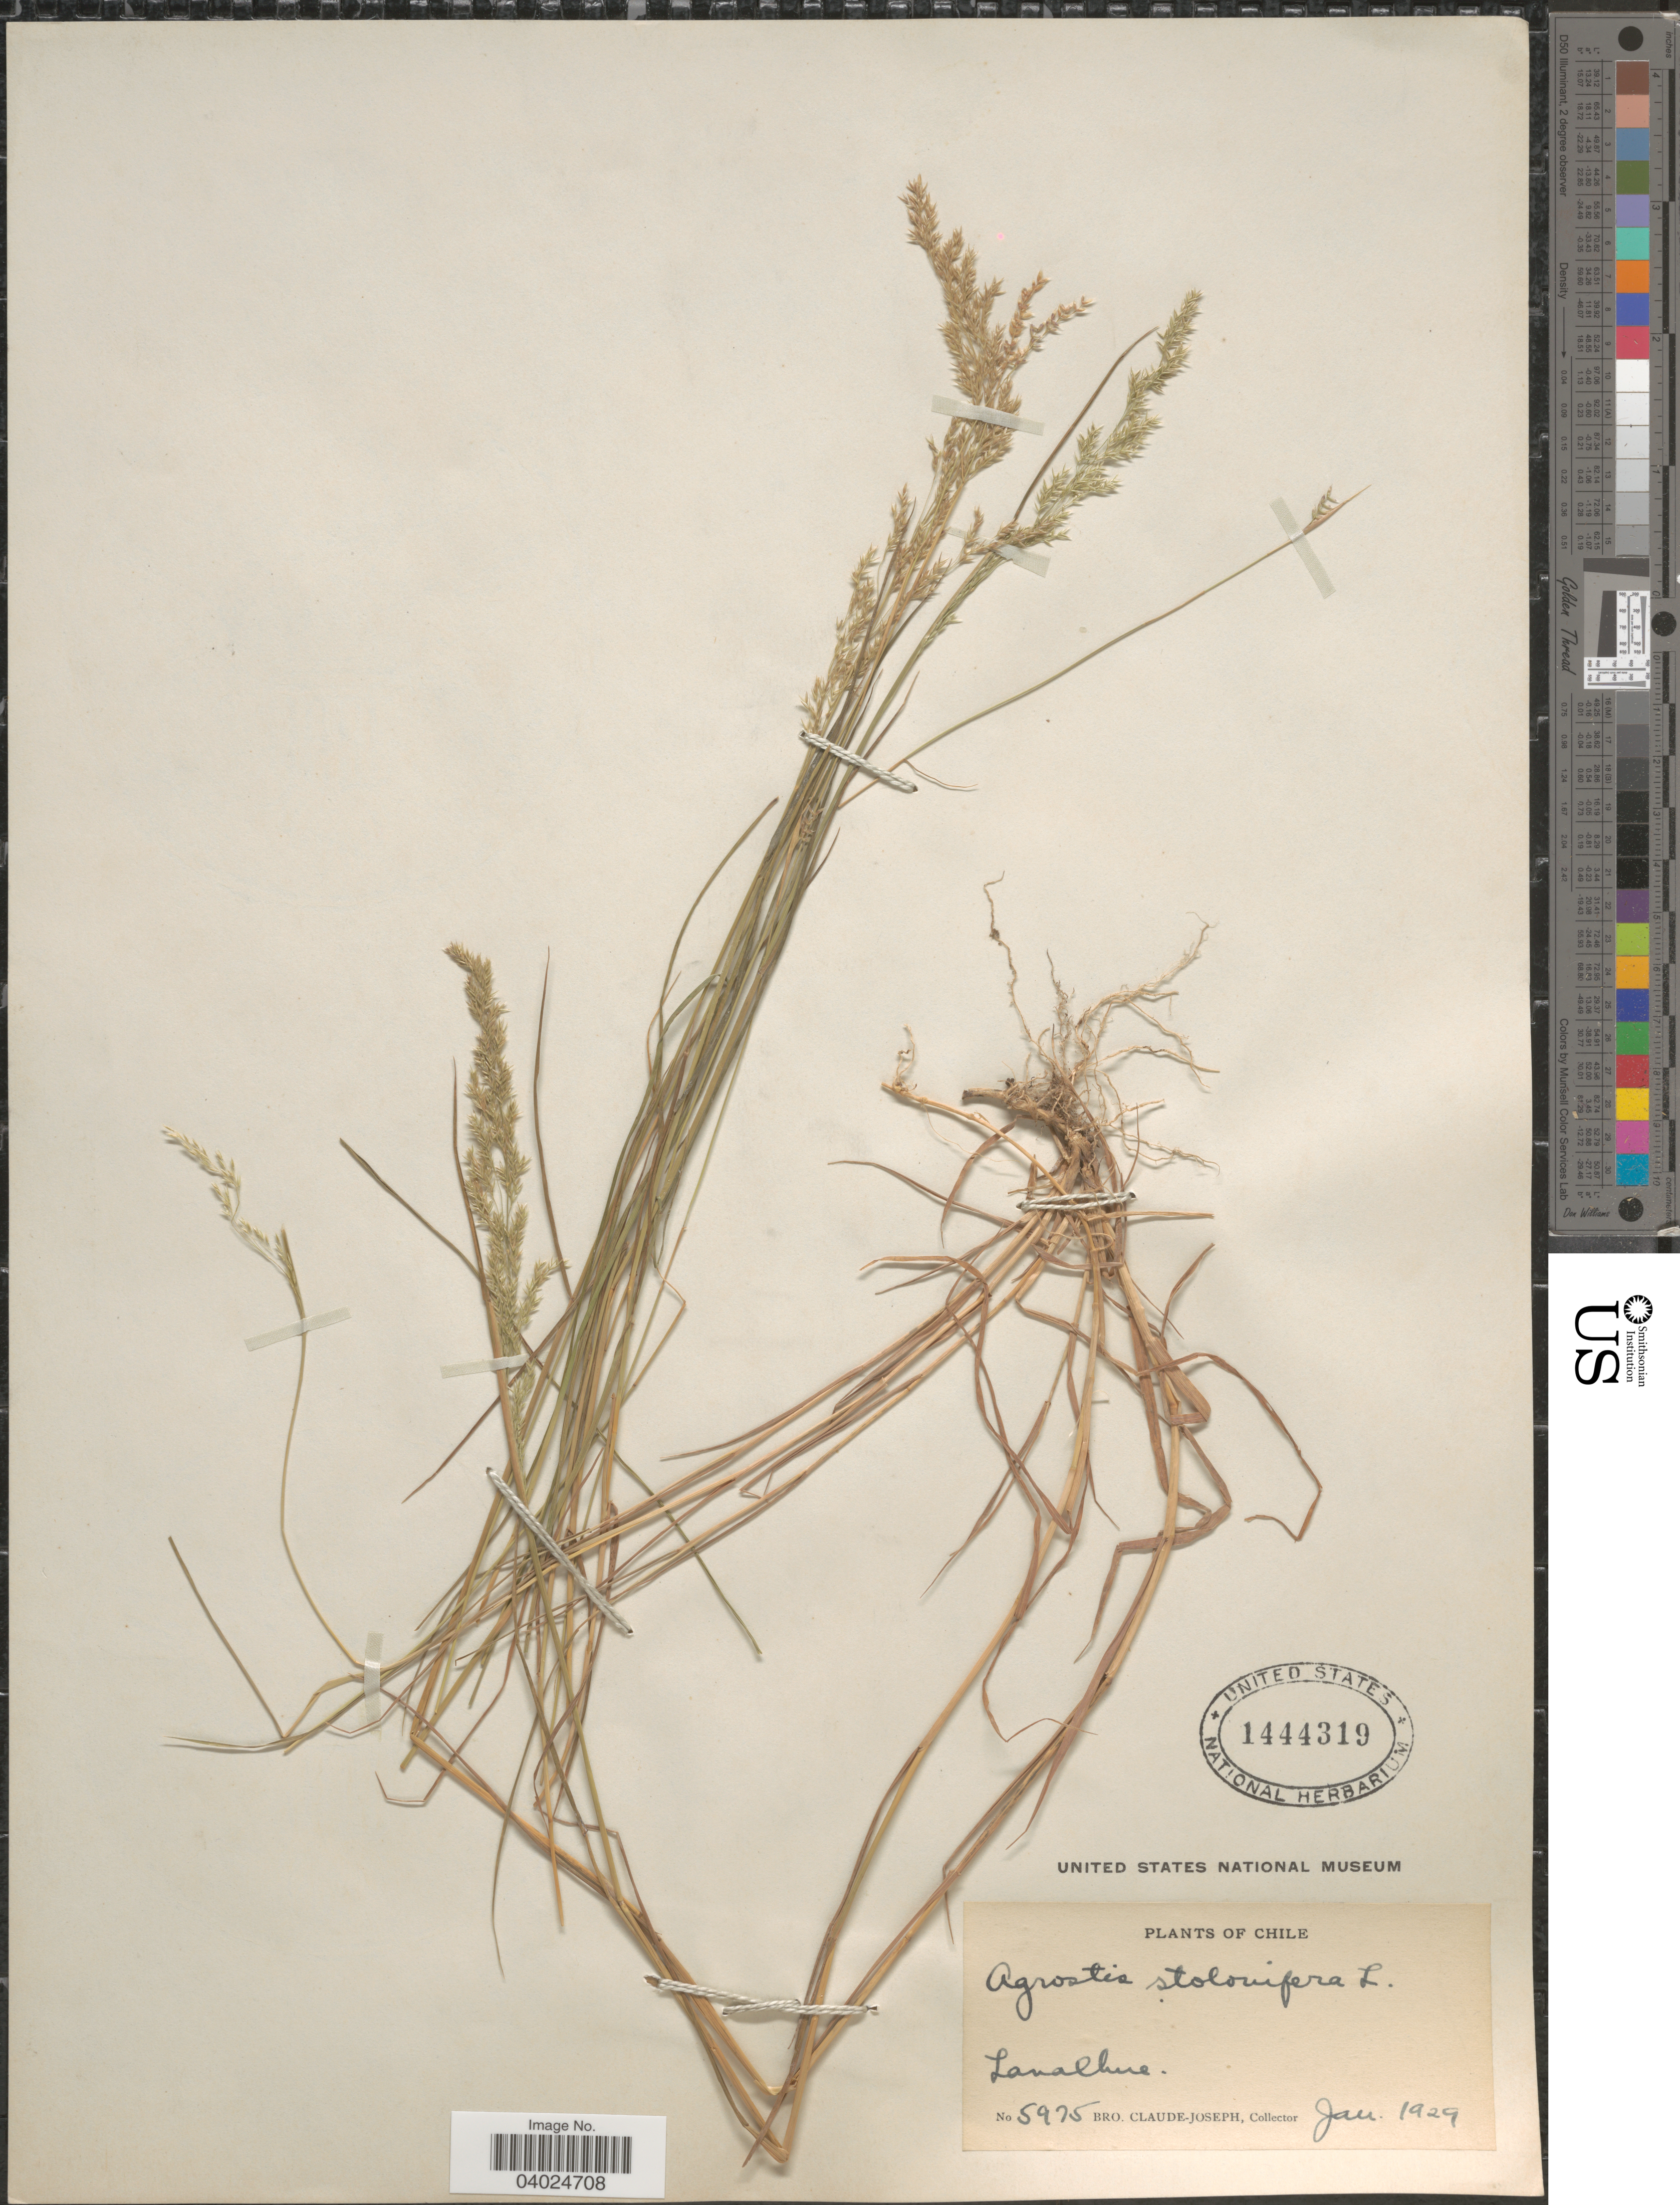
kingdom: Plantae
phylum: Tracheophyta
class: Liliopsida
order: Poales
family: Poaceae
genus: Agrostis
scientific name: Agrostis stolonifera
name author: L.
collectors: Bro. Claude-Joseph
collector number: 5975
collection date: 1929-01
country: Chile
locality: Lanalhue.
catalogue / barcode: US 1444319